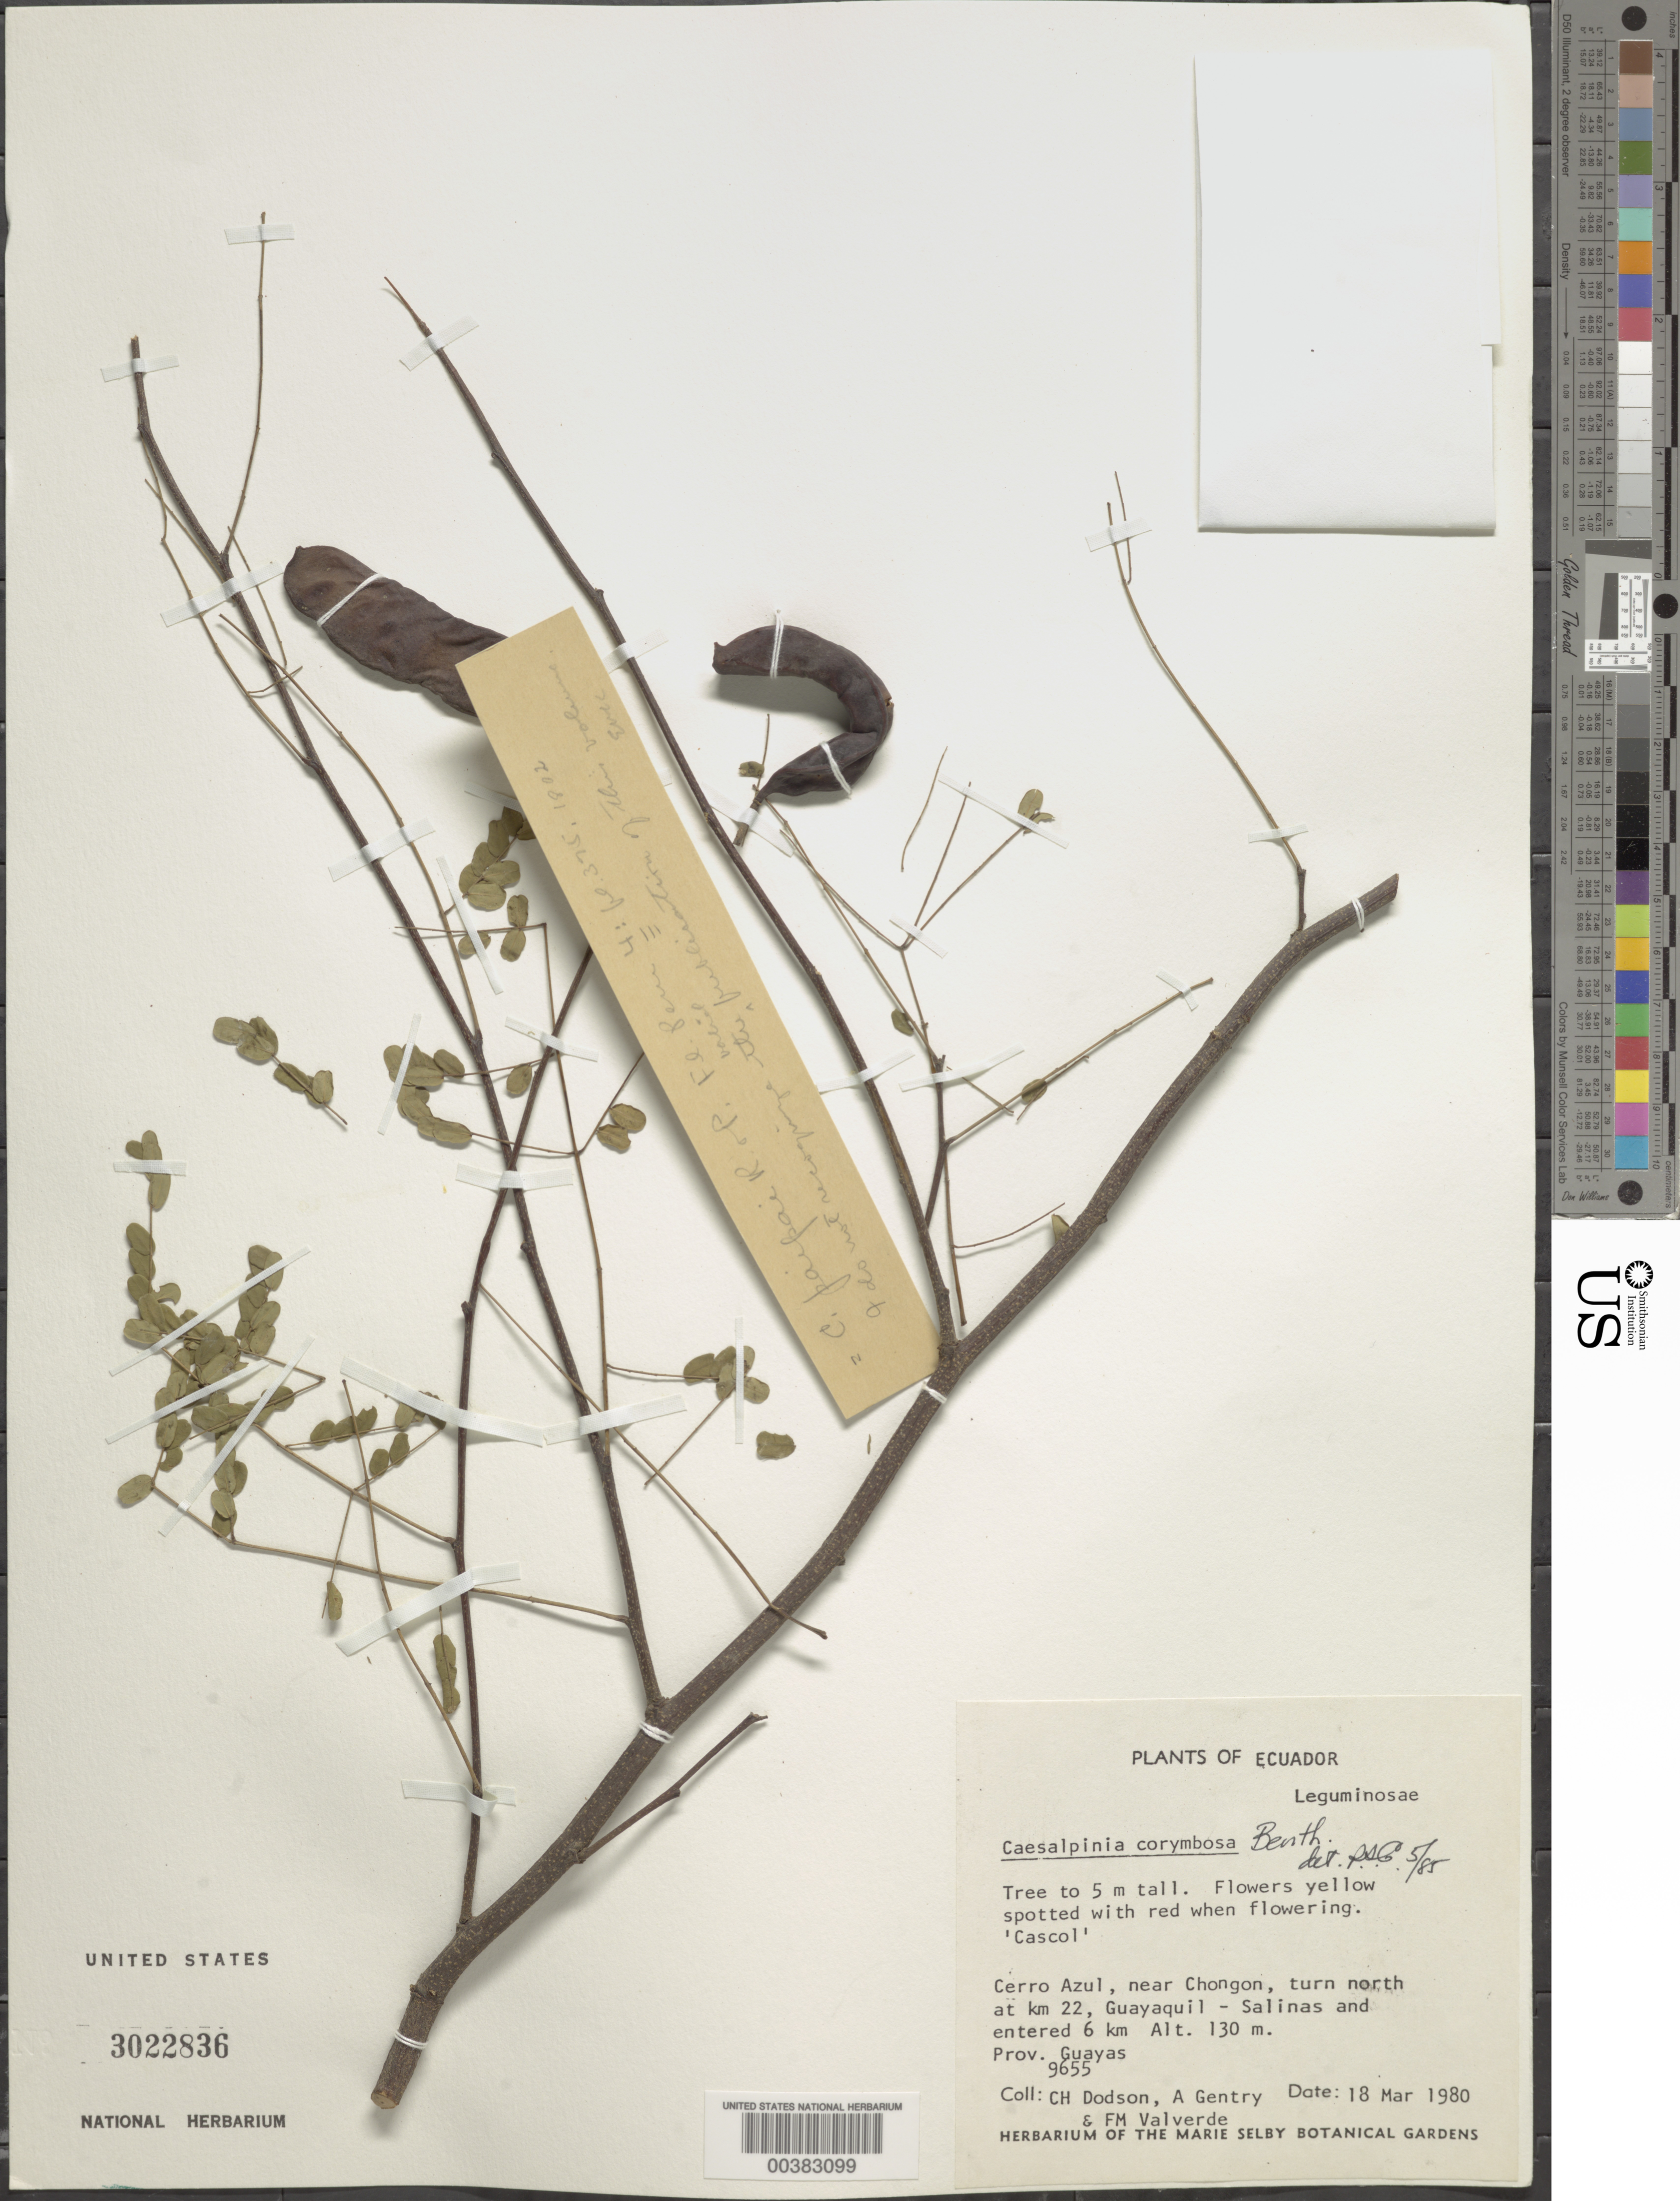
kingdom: Plantae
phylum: Tracheophyta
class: Magnoliopsida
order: Fabales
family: Fabaceae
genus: Libidibia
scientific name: Libidibia glabrata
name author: (Kunth) C. Cast. & G.P. Lewis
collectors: C. H. Dodson, A. H. Gentry & F. M. Valverde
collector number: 9655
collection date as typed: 18 Mar 1980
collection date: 1980-03-18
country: Ecuador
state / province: Guayas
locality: Cerro Azul, near Chongon, turn north at km 22, Guayaquil-Salinas and entered 6 km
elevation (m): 130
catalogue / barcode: US 3022836